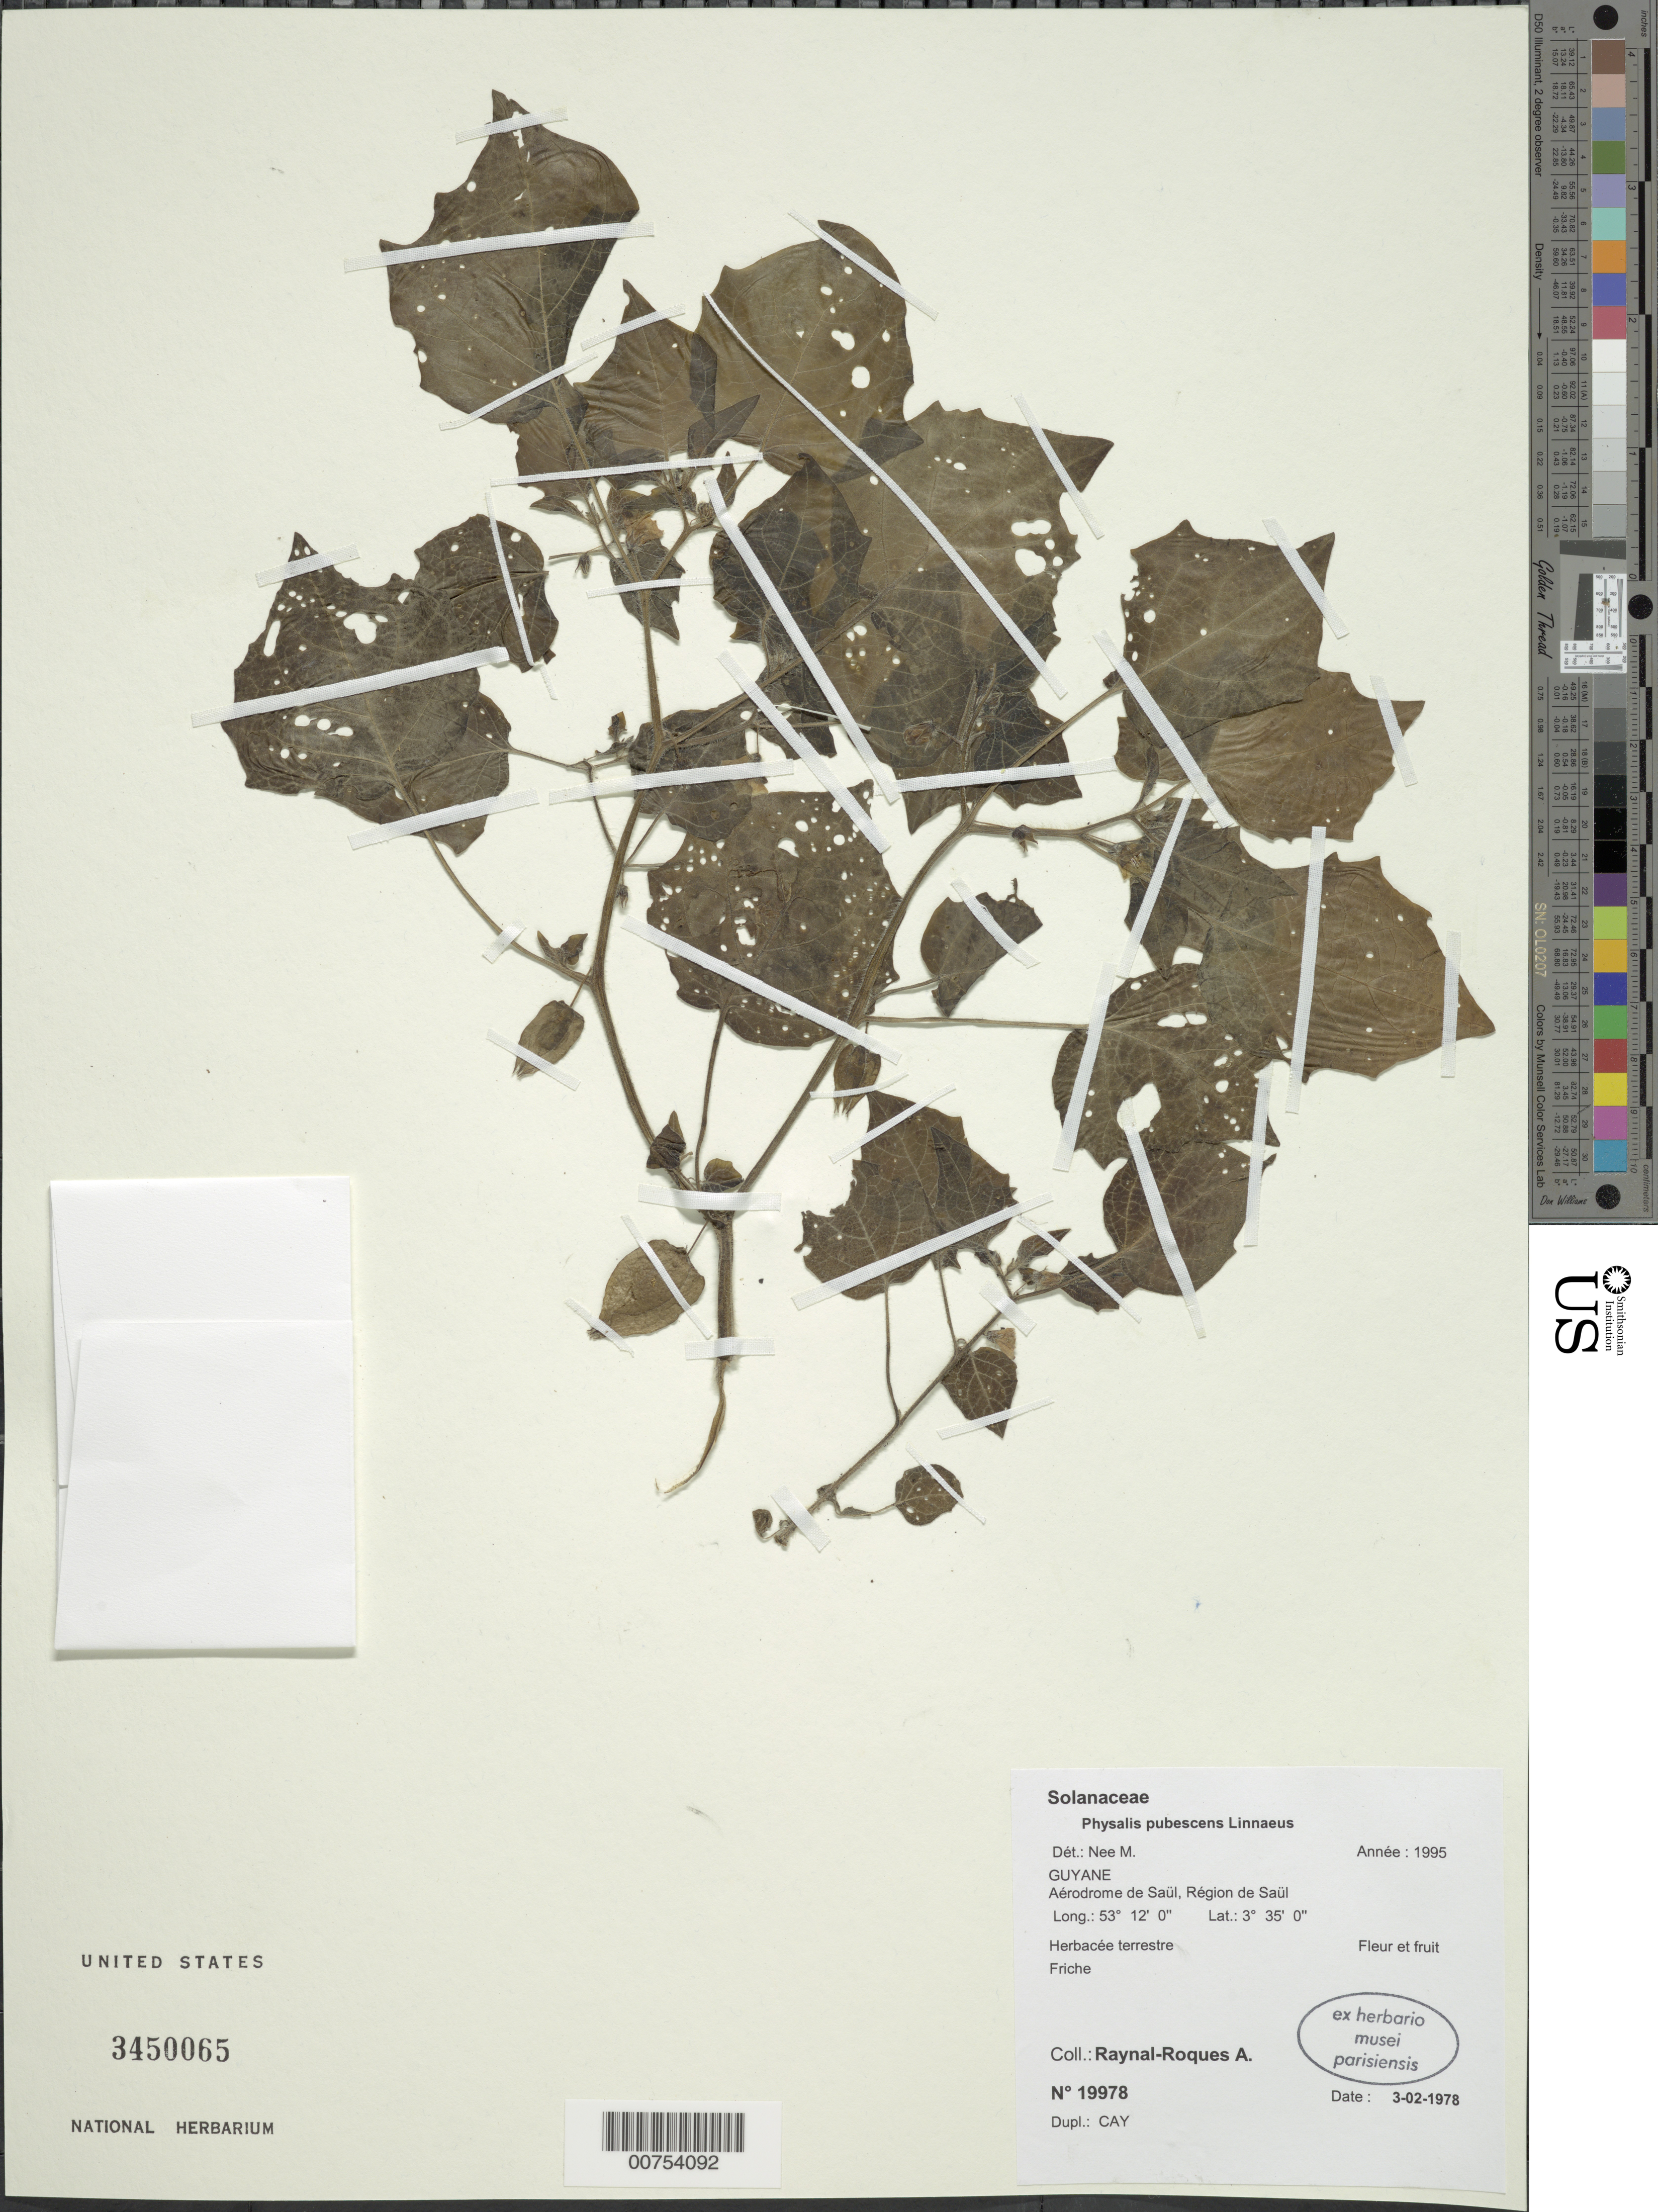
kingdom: Plantae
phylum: Tracheophyta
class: Magnoliopsida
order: Solanales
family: Solanaceae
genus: Physalis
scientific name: Physalis pubescens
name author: L.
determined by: Nee, Michael H.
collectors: A. M. Raynal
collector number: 19978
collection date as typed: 3-Feb-78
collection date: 1978-02-03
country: French Guiana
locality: Saül, airport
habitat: Friche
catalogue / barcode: US 3450065